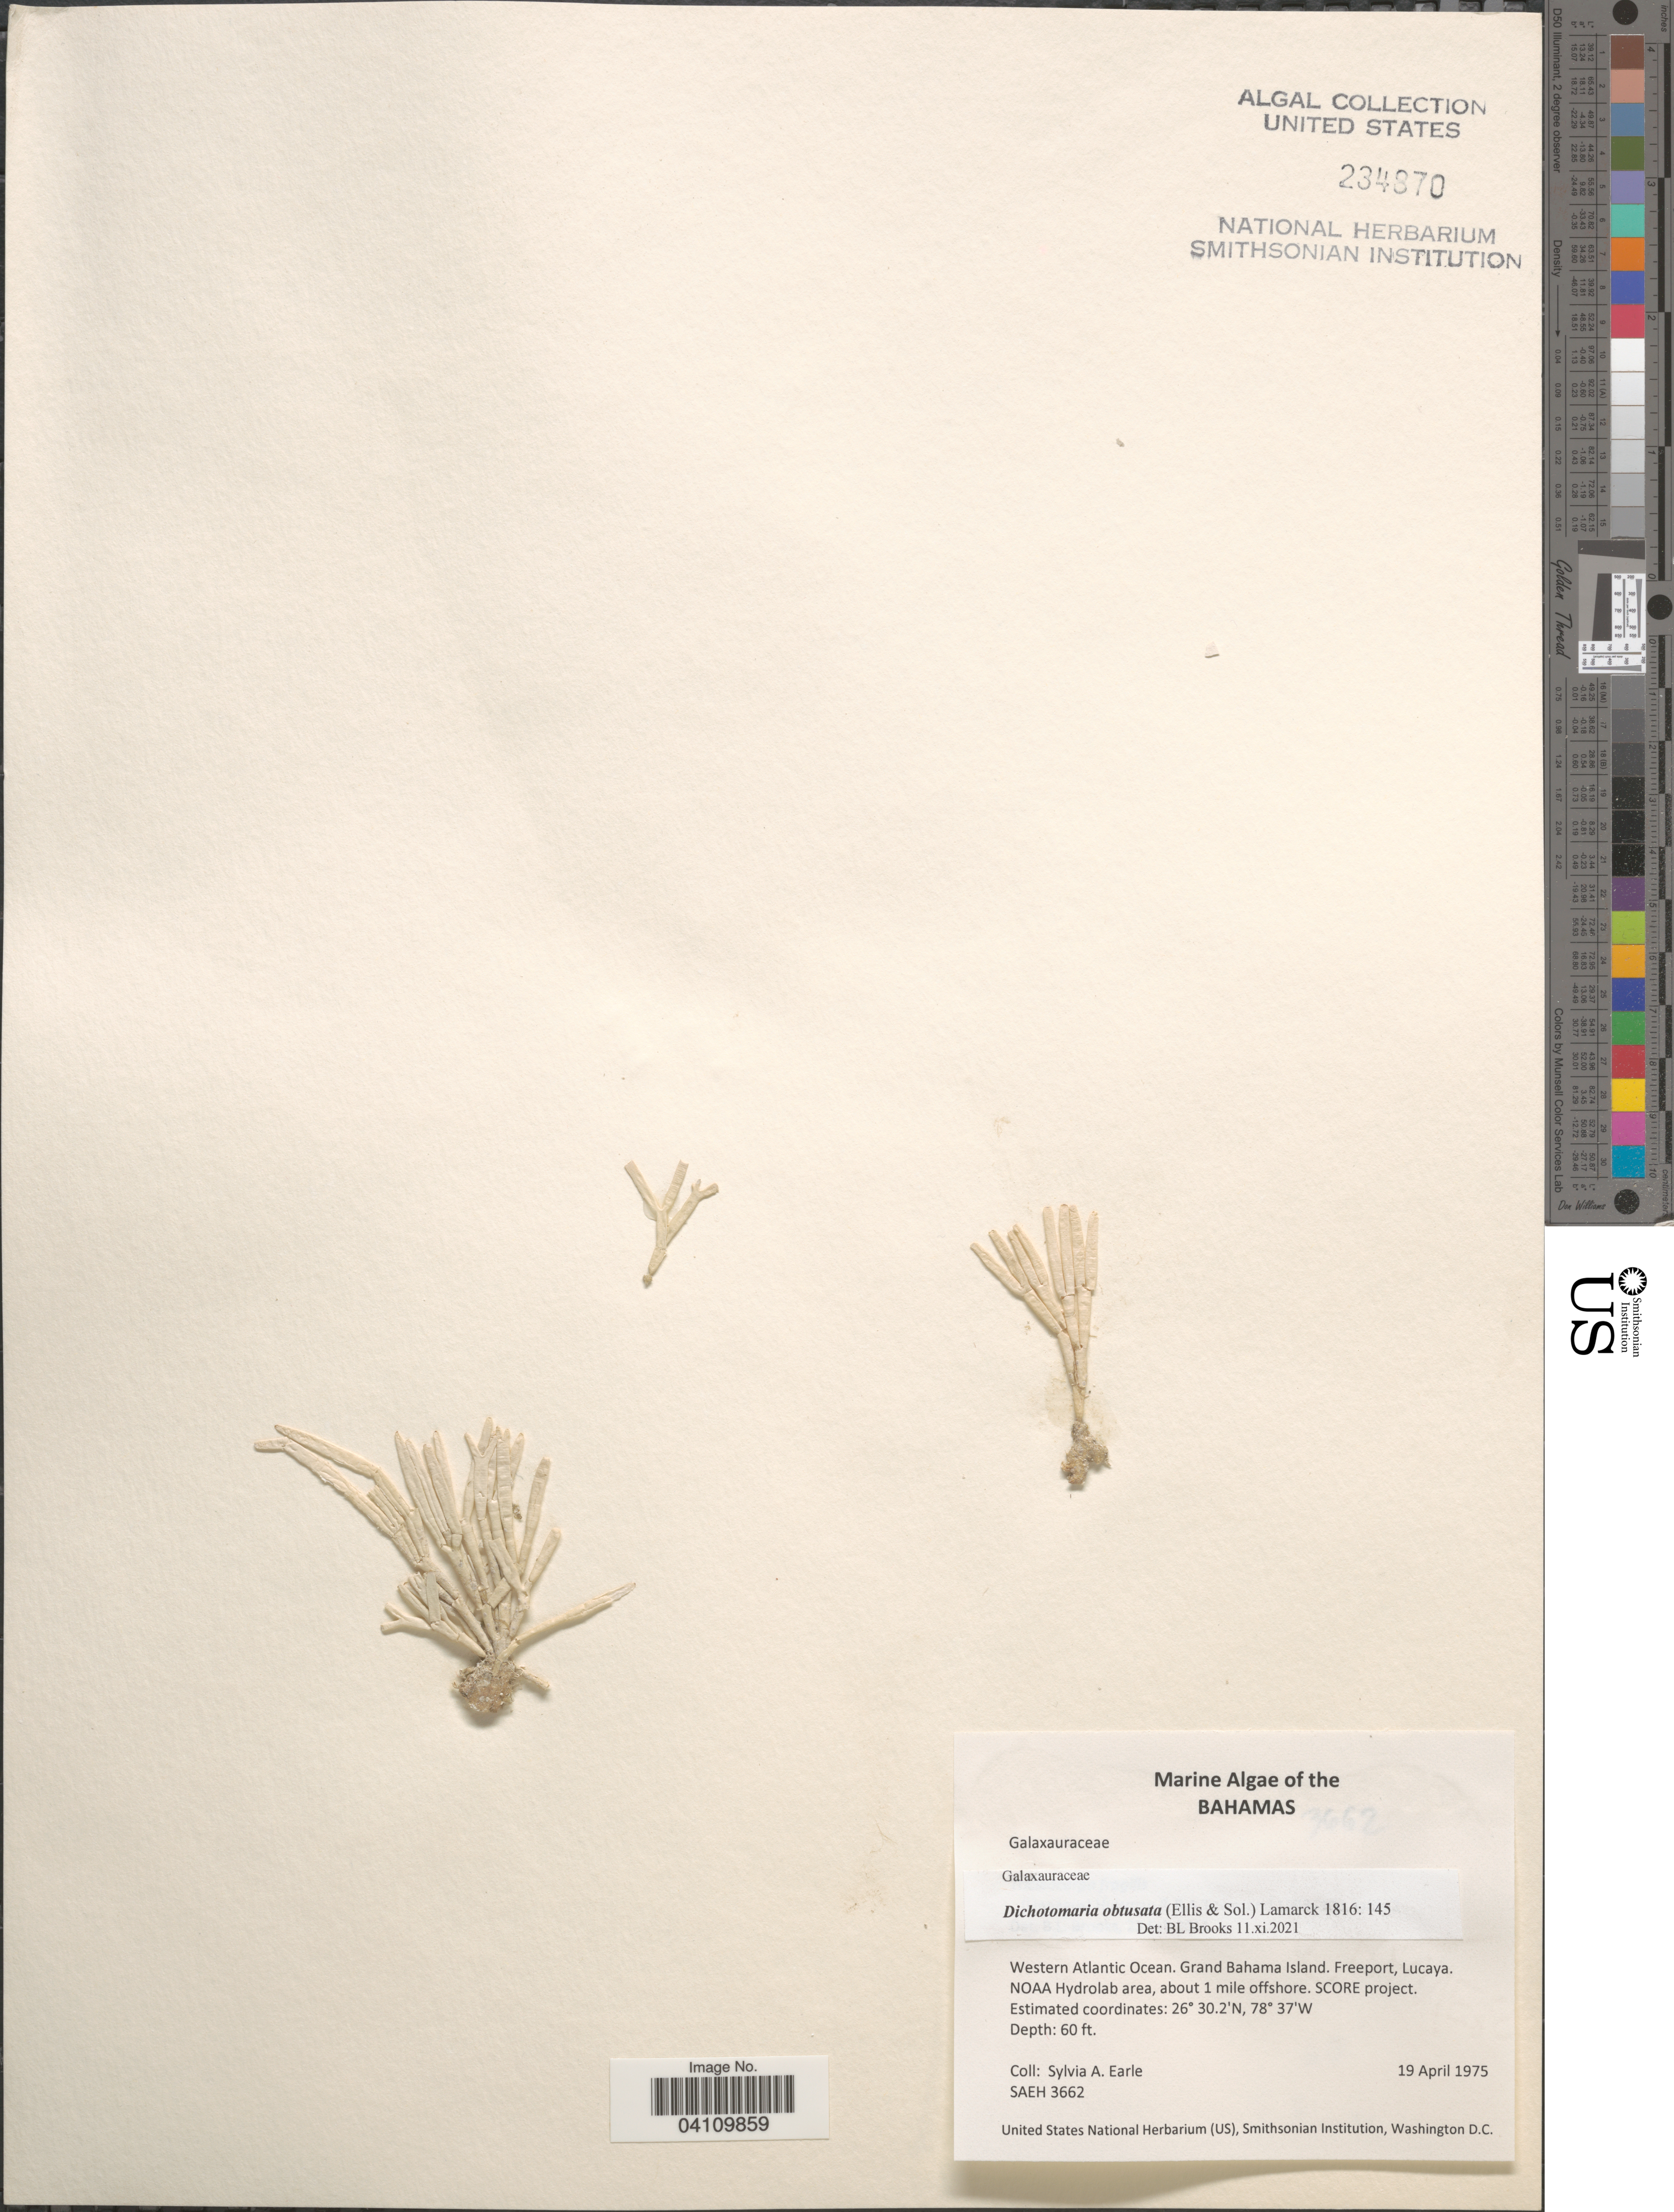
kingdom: Plantae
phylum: Rhodophyta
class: Florideophyceae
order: Nemaliales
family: Galaxauraceae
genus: Dichotomaria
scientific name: Dichotomaria obtusata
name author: (Ellis & Sol.) Lam.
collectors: S. A. Earle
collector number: SAEH 3662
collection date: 1975-04-19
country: Bahamas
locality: Western Atlantic Ocean. Grand Bahama Island. Freeport, Lucaya. NOAA Hydrolab area, about 1 mile offshore. SCORE project. Station: # 26.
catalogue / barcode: US 234870